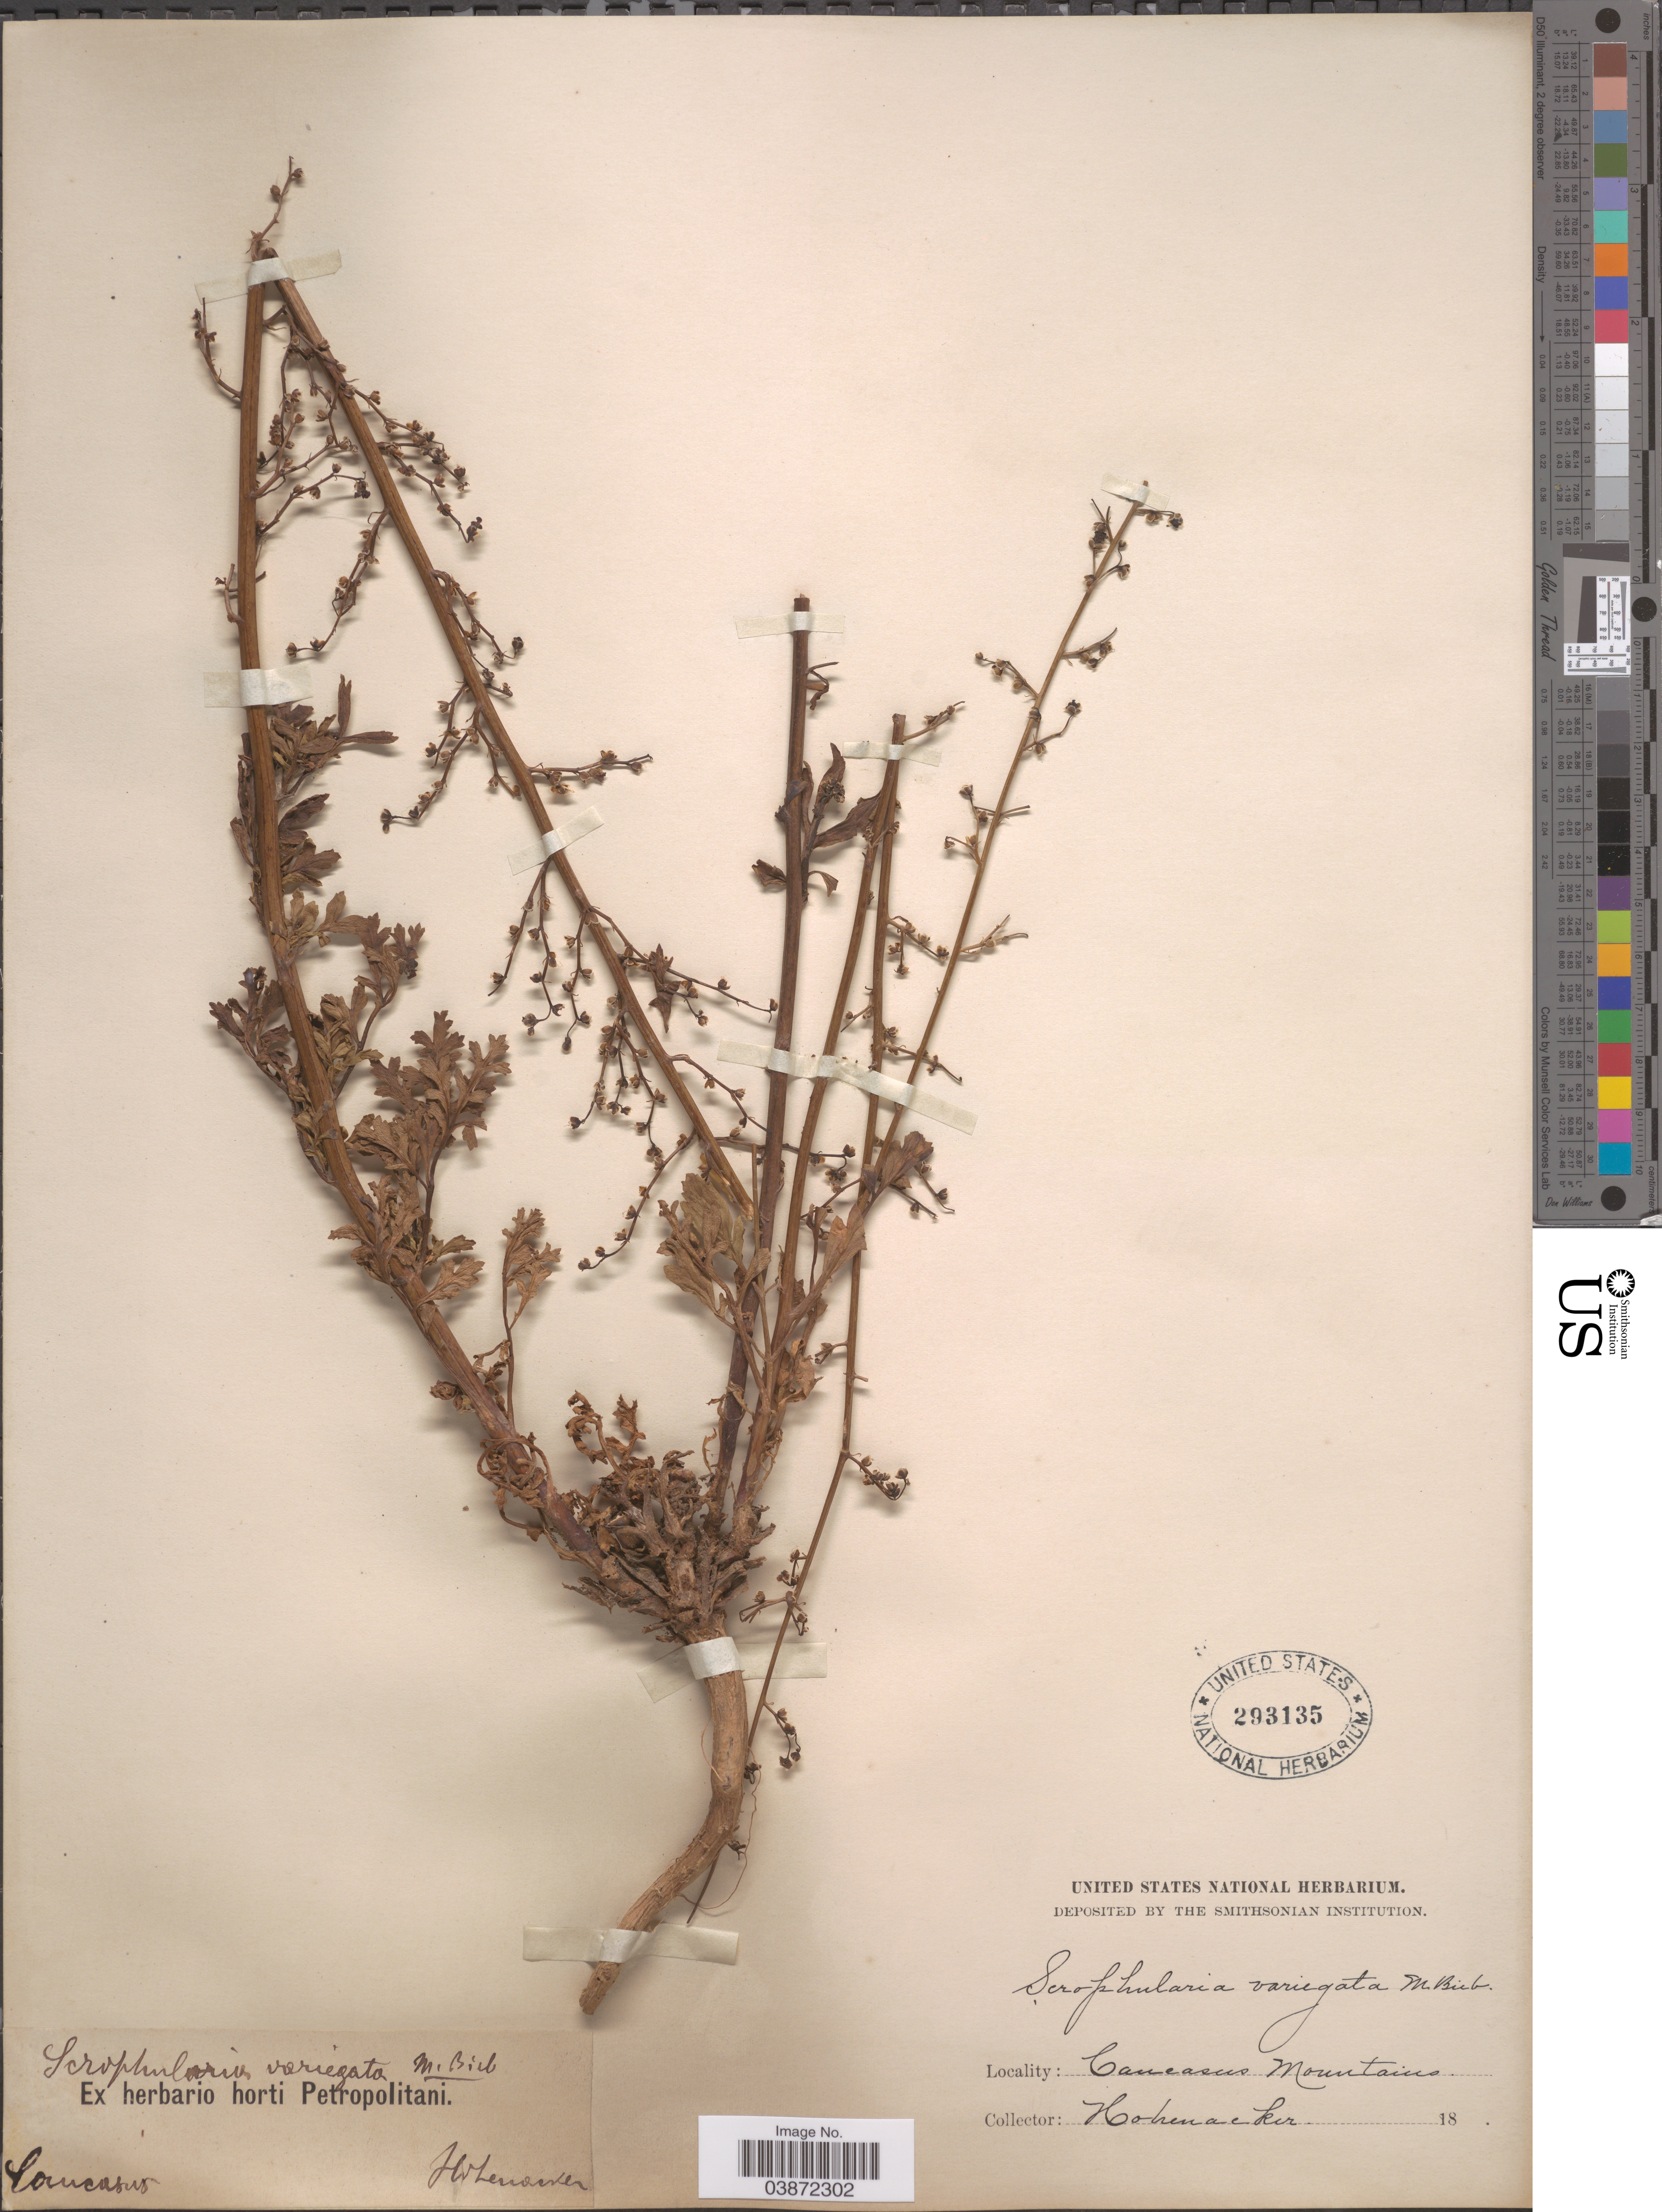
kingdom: Plantae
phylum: Tracheophyta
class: Magnoliopsida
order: Lamiales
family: Scrophulariaceae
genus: Scrophularia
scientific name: Scrophularia variegata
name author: M. Bieb.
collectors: Hohenacker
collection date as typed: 18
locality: Caucasus. Caucasus Mountains.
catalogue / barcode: US 293135